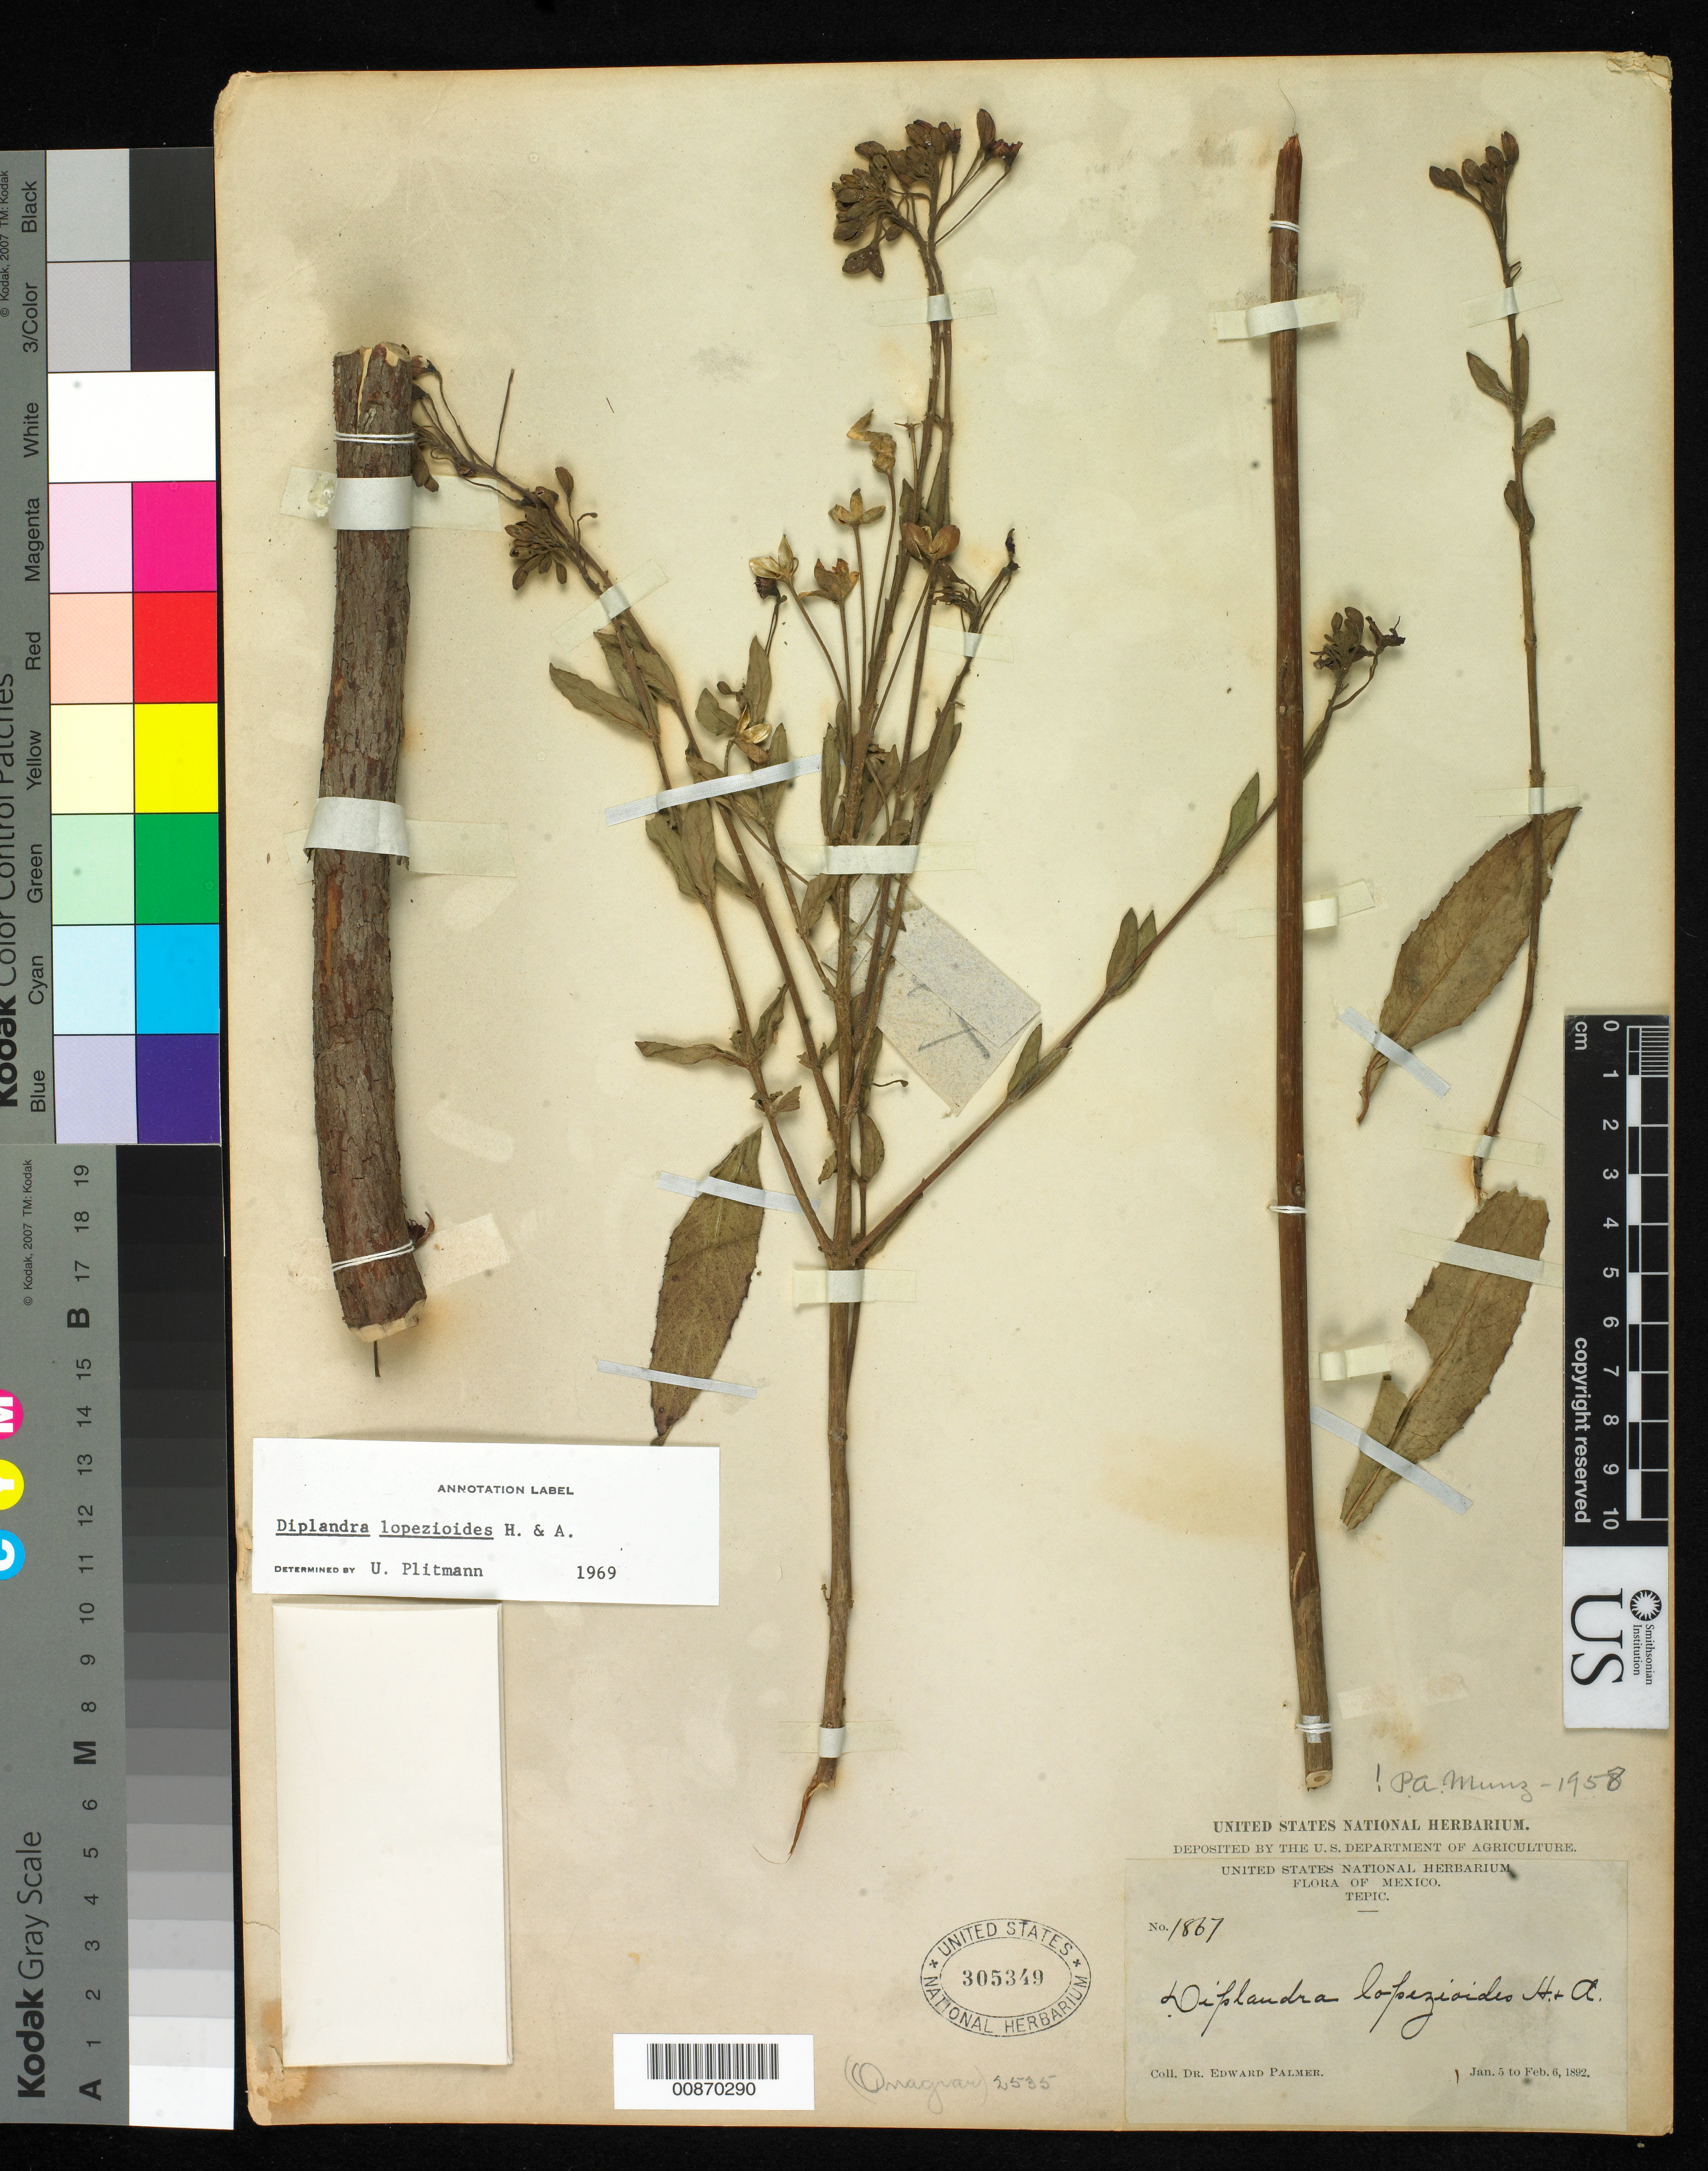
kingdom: Plantae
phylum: Tracheophyta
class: Magnoliopsida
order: Myrtales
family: Onagraceae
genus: Lopezia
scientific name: Lopezia lopezioides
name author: (Hook.) Plitmann et al.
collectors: E. Palmer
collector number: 1867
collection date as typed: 05 Jan 1892 to 06 Feb 1892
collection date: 1892-01-05/1892-02-06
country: Mexico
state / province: Nayarit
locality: Tepic, Nayarit.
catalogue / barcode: US 305349